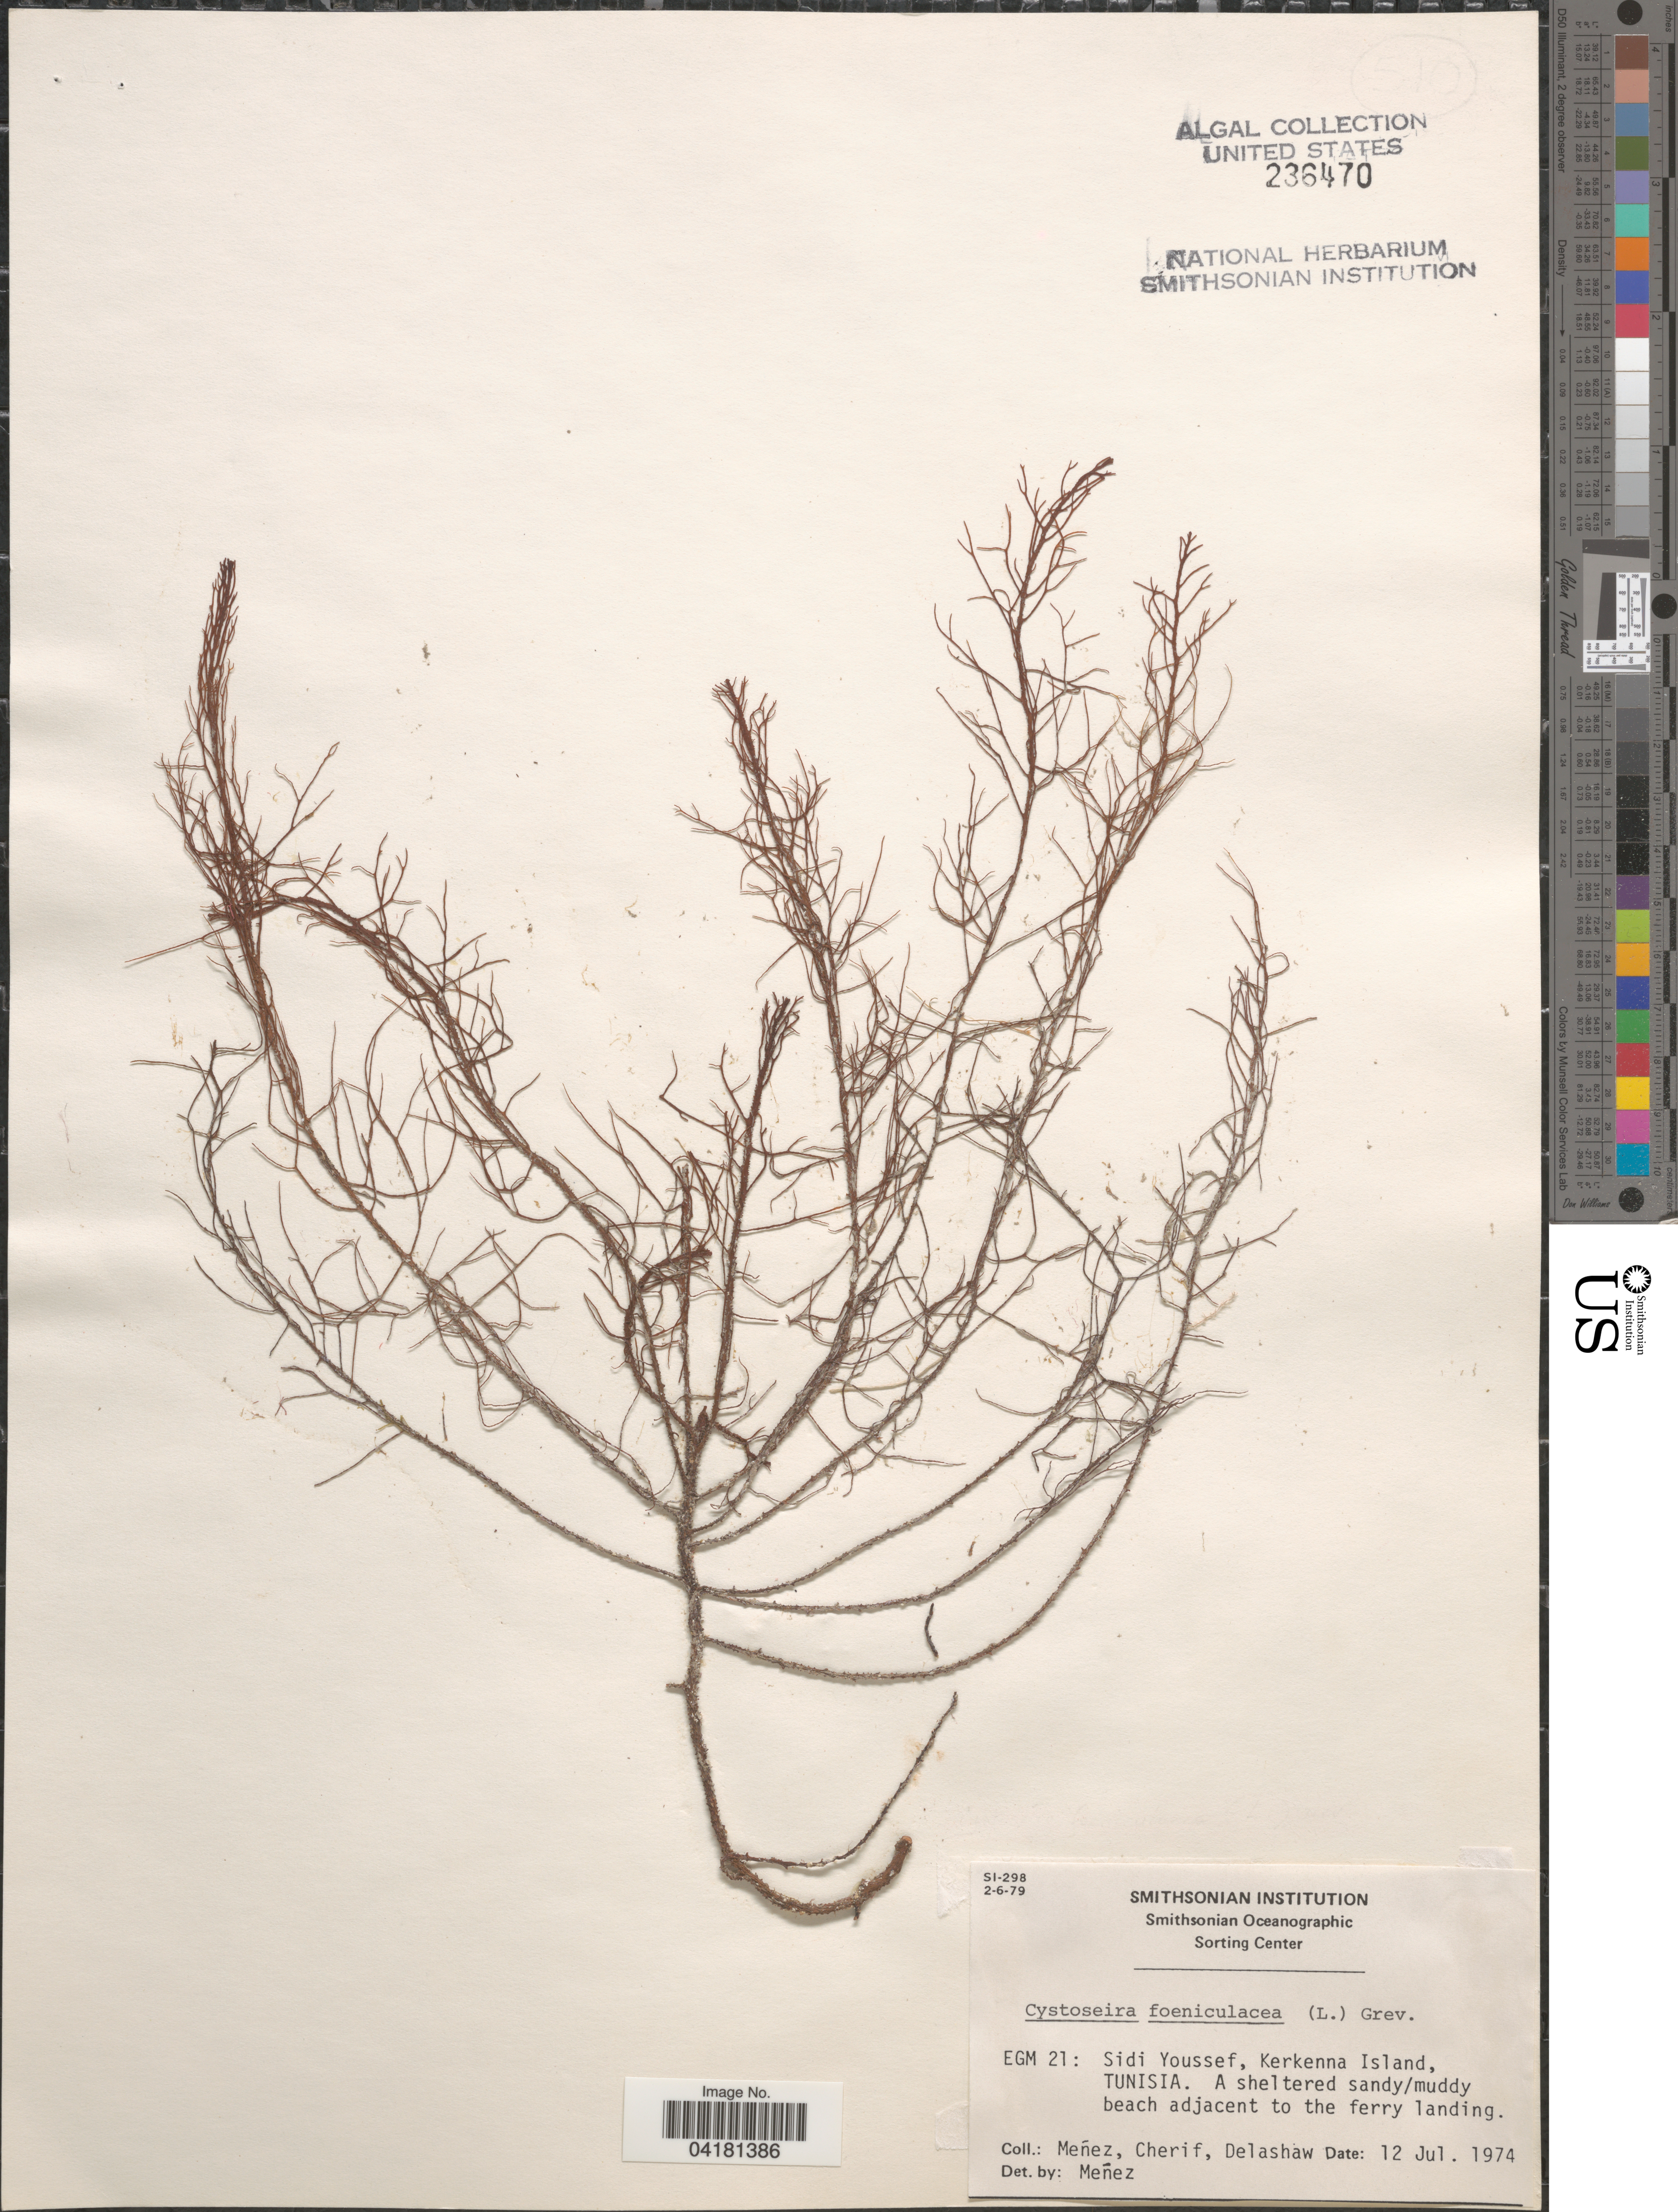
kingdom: Chromista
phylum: Ochrophyta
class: Phaeophyceae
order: Fucales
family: Sargassaceae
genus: Cystoseira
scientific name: Cystoseira foeniculacea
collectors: Menez, -. Cherif & -. Delashaw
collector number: EGM21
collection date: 1974-07-12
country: Tunisia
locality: Sidi Youssef, Kerkenna Island.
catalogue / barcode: US 236470